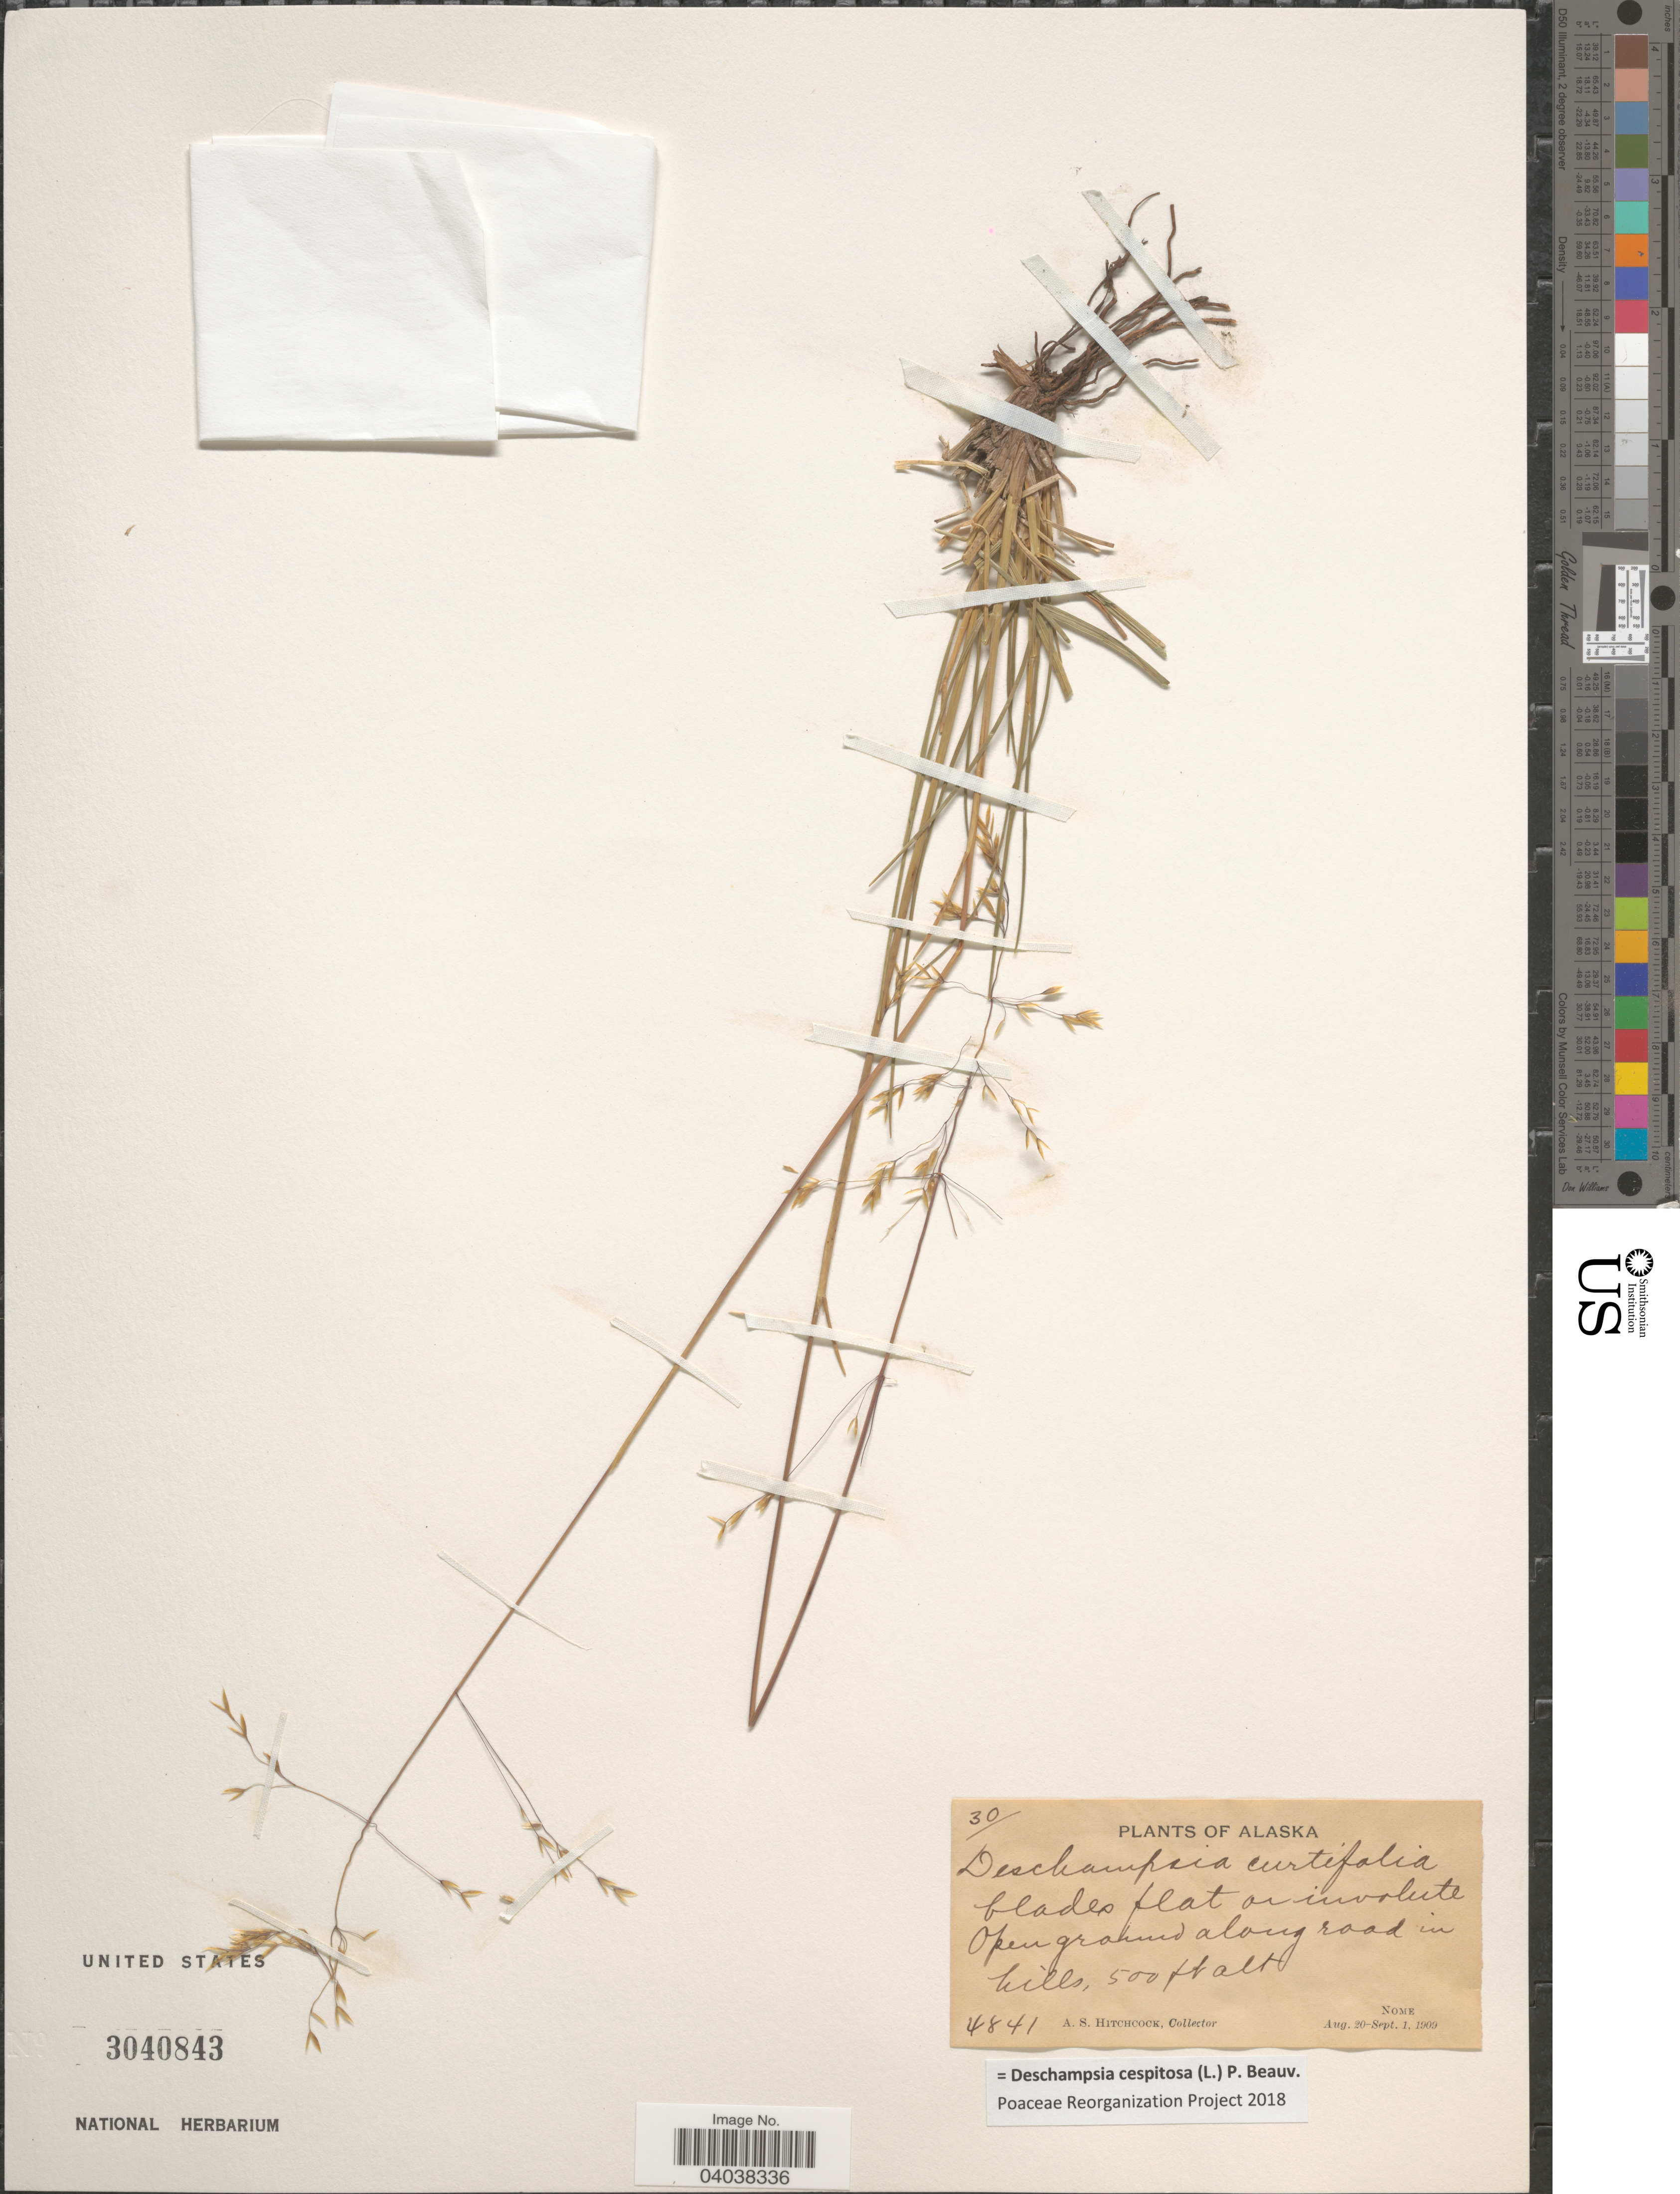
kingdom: Plantae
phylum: Tracheophyta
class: Liliopsida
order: Poales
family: Poaceae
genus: Deschampsia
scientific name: Deschampsia cespitosa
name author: (L.) P. Beauv.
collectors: A. S. Hitchcock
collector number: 4841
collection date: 1909-08-20/1909-09-01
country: United States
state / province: Alaska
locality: Open ground along road in hills. Nome.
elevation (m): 152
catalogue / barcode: US 3040843